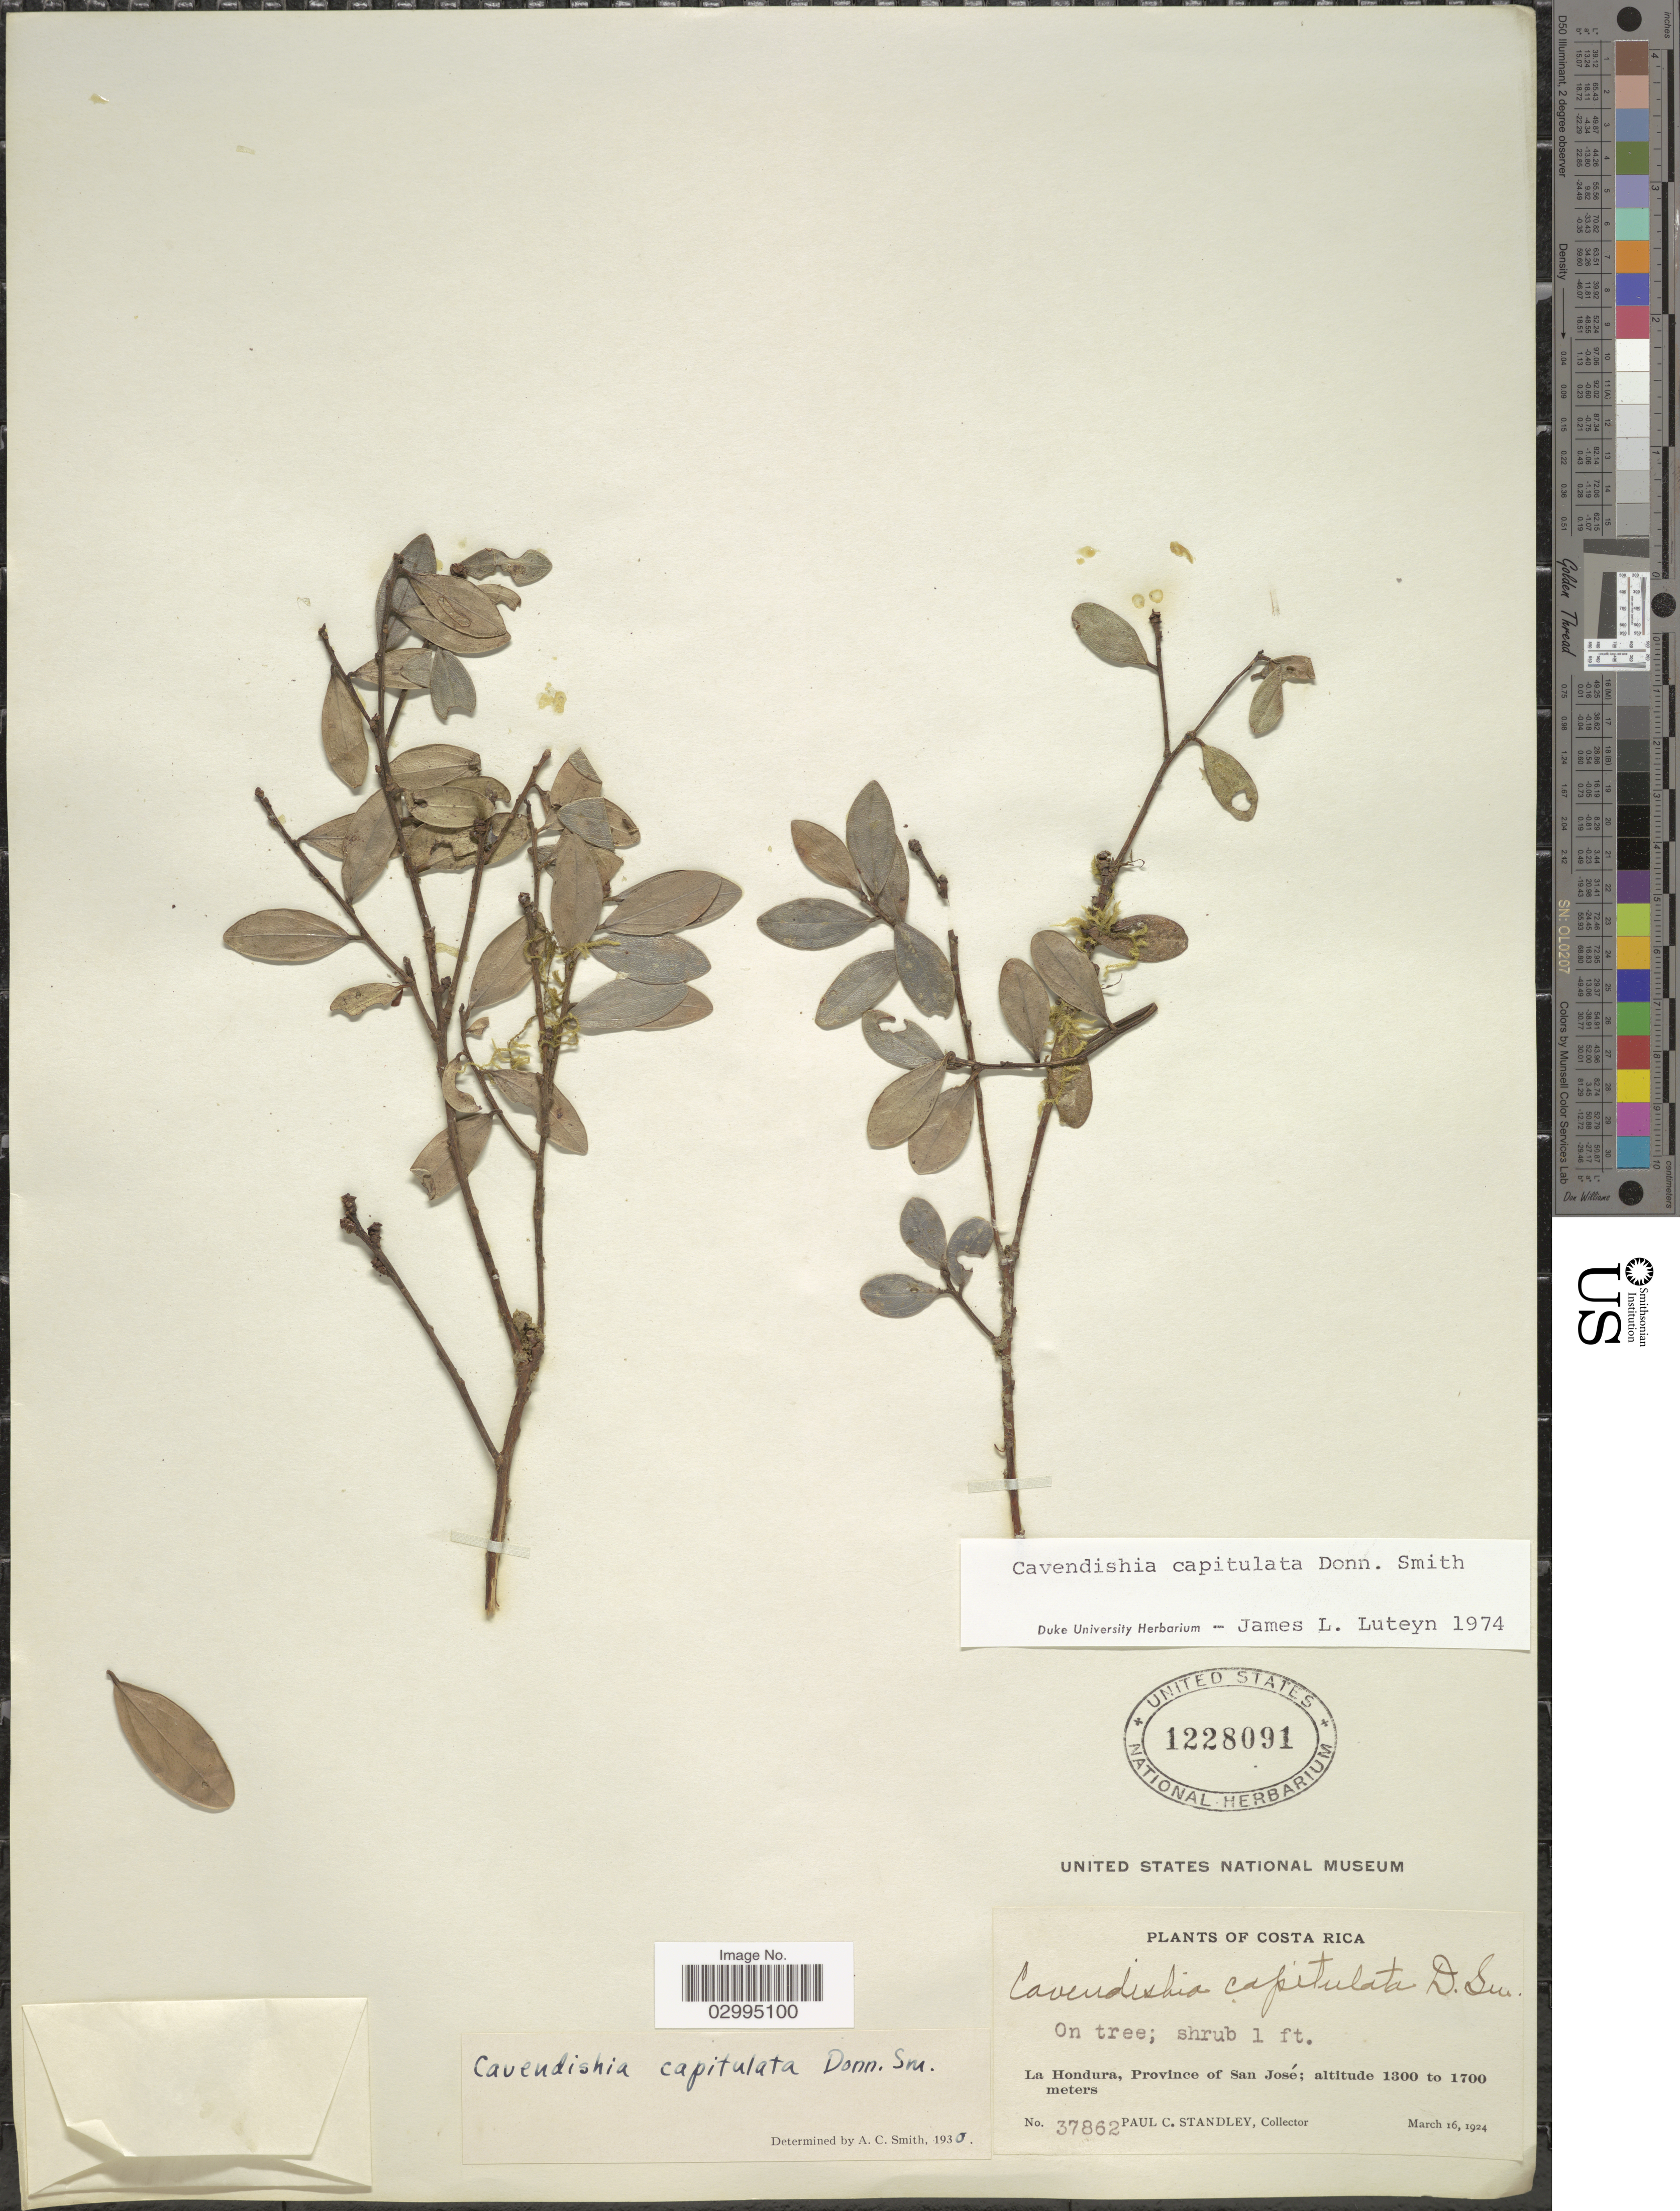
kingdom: Plantae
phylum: Tracheophyta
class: Magnoliopsida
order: Ericales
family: Ericaceae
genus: Cavendishia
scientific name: Cavendishia capitulata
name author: Donn. Sm.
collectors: P. C. Standley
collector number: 37862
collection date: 1924-03-16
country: Costa Rica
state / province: San José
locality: La Hondura, Province of San José.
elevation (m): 1300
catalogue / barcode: US 1228091